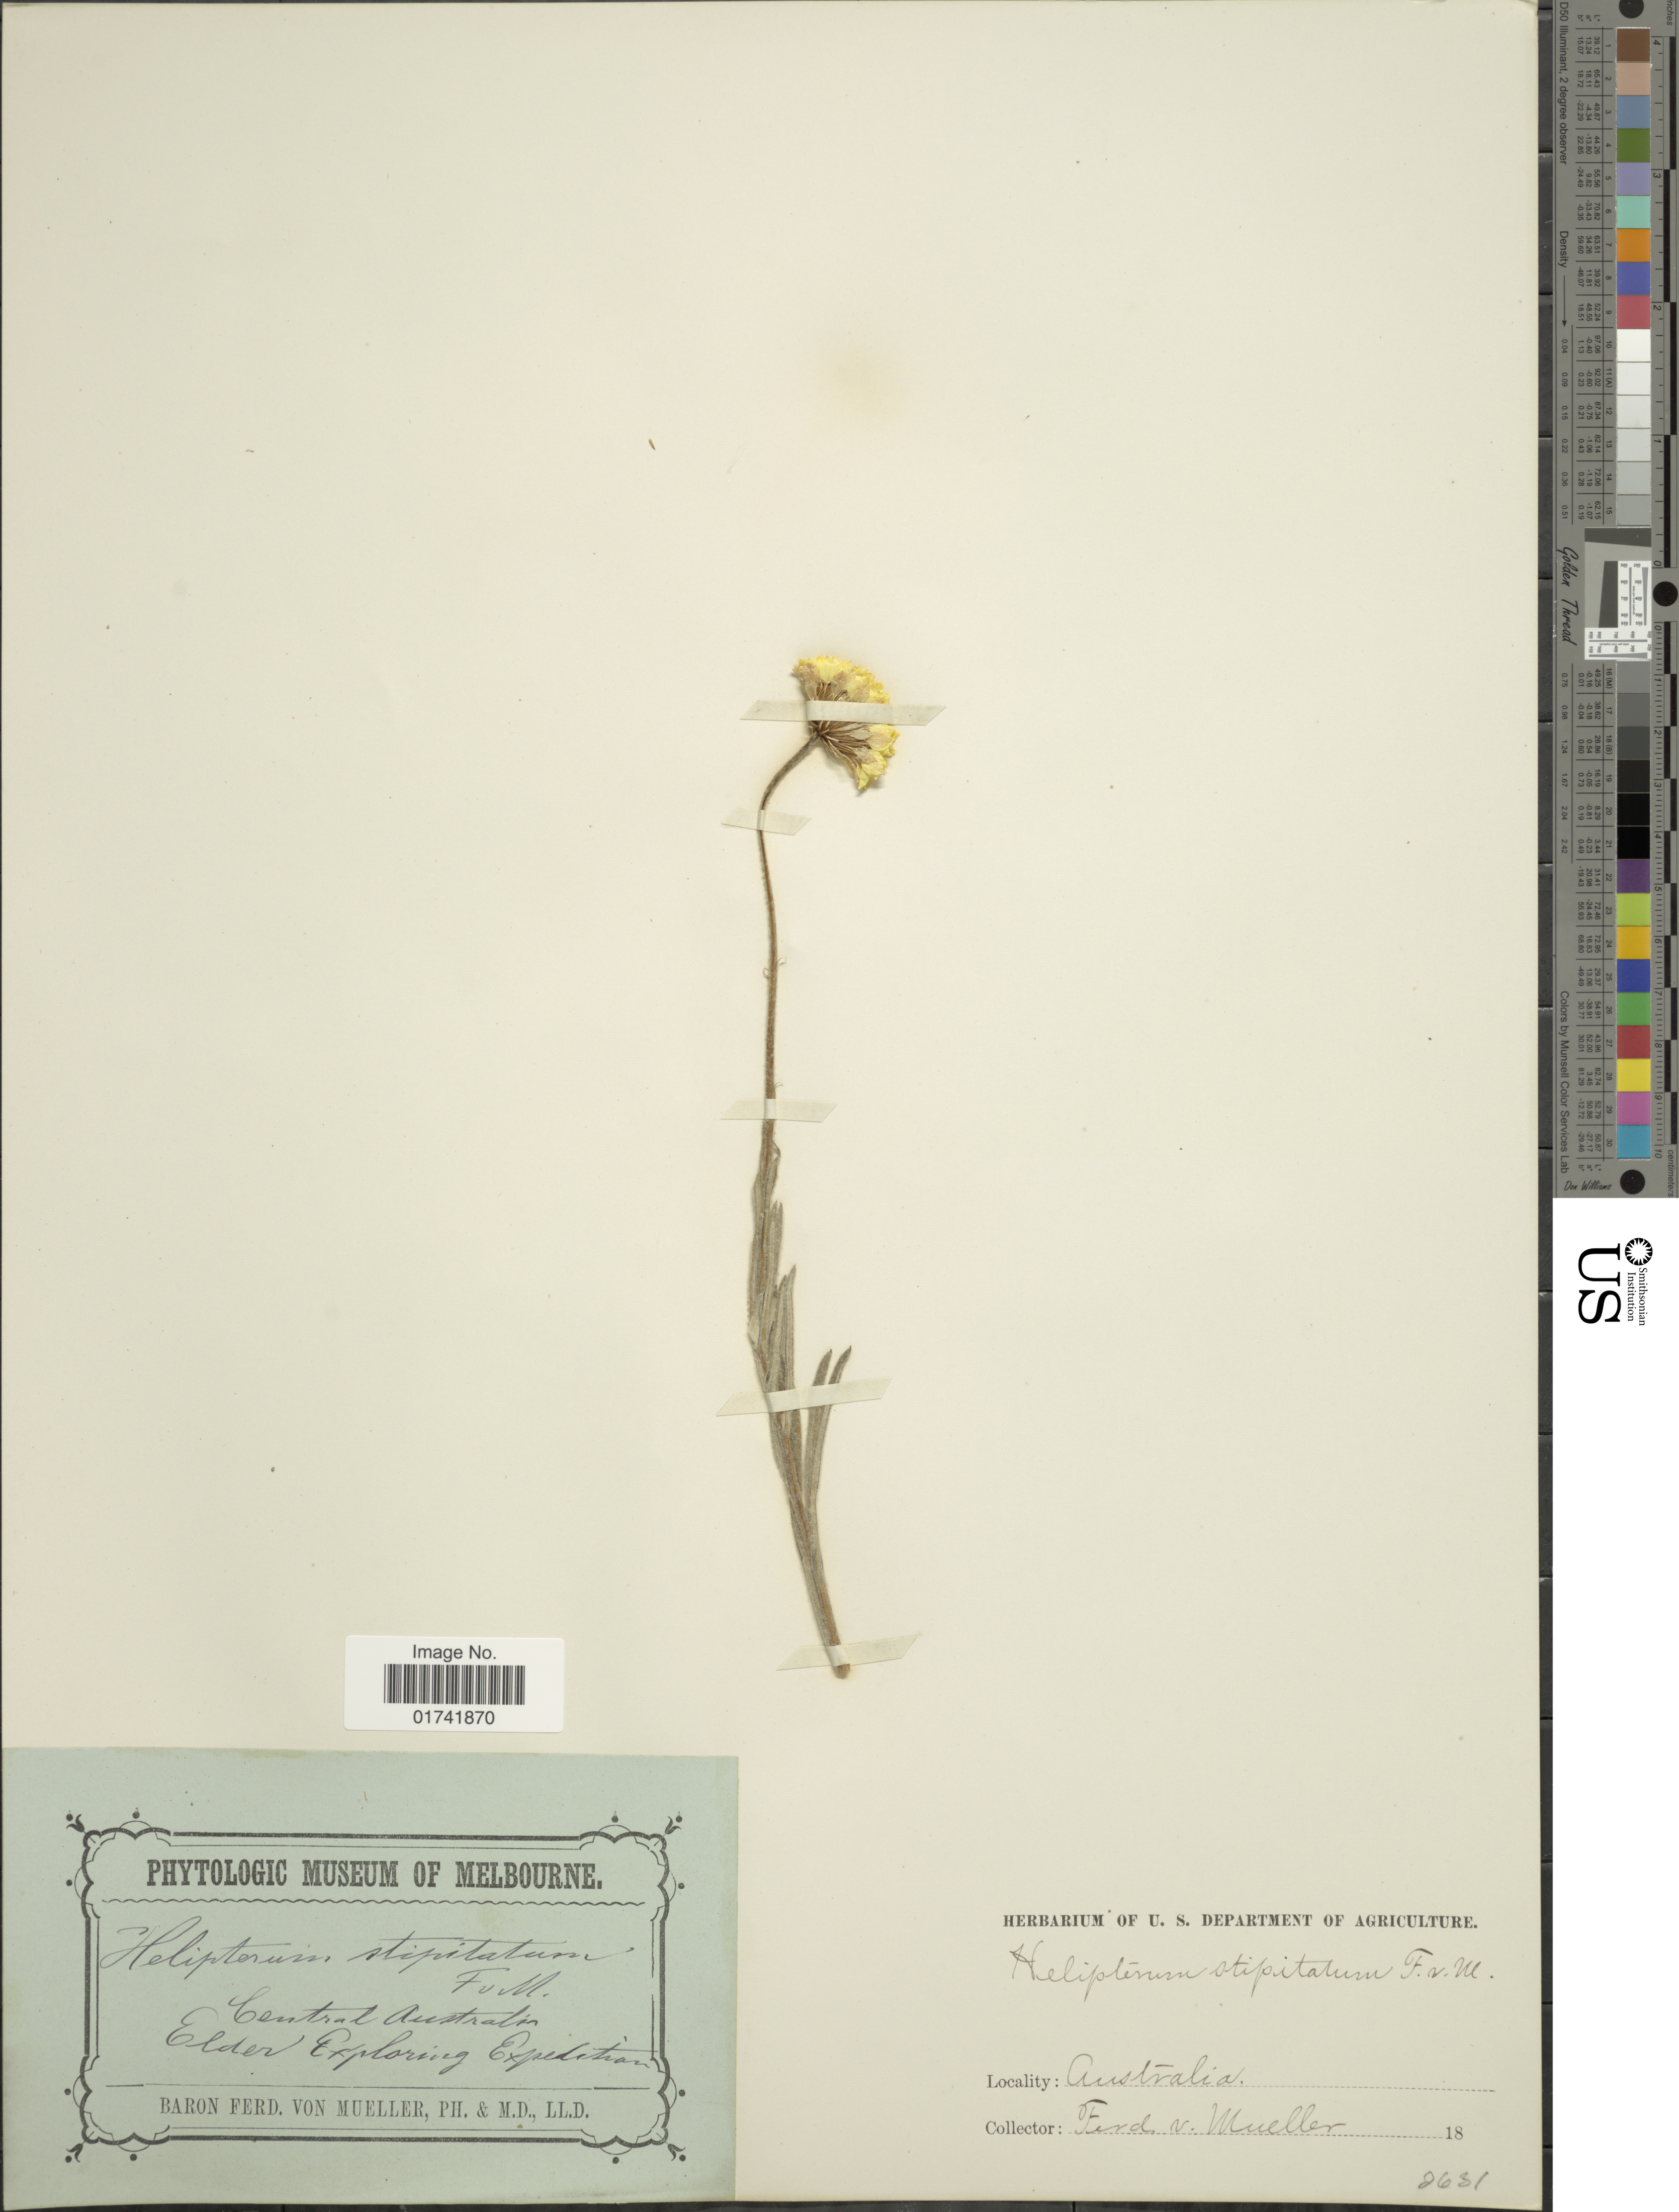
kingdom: Plantae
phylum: Tracheophyta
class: Magnoliopsida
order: Asterales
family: Asteraceae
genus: Leucochrysum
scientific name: Leucochrysum stipitatum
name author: (F. Muell.) Paul G. Wilson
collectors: F. Mueller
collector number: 2631*?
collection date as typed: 18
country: Australia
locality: Central Australia.